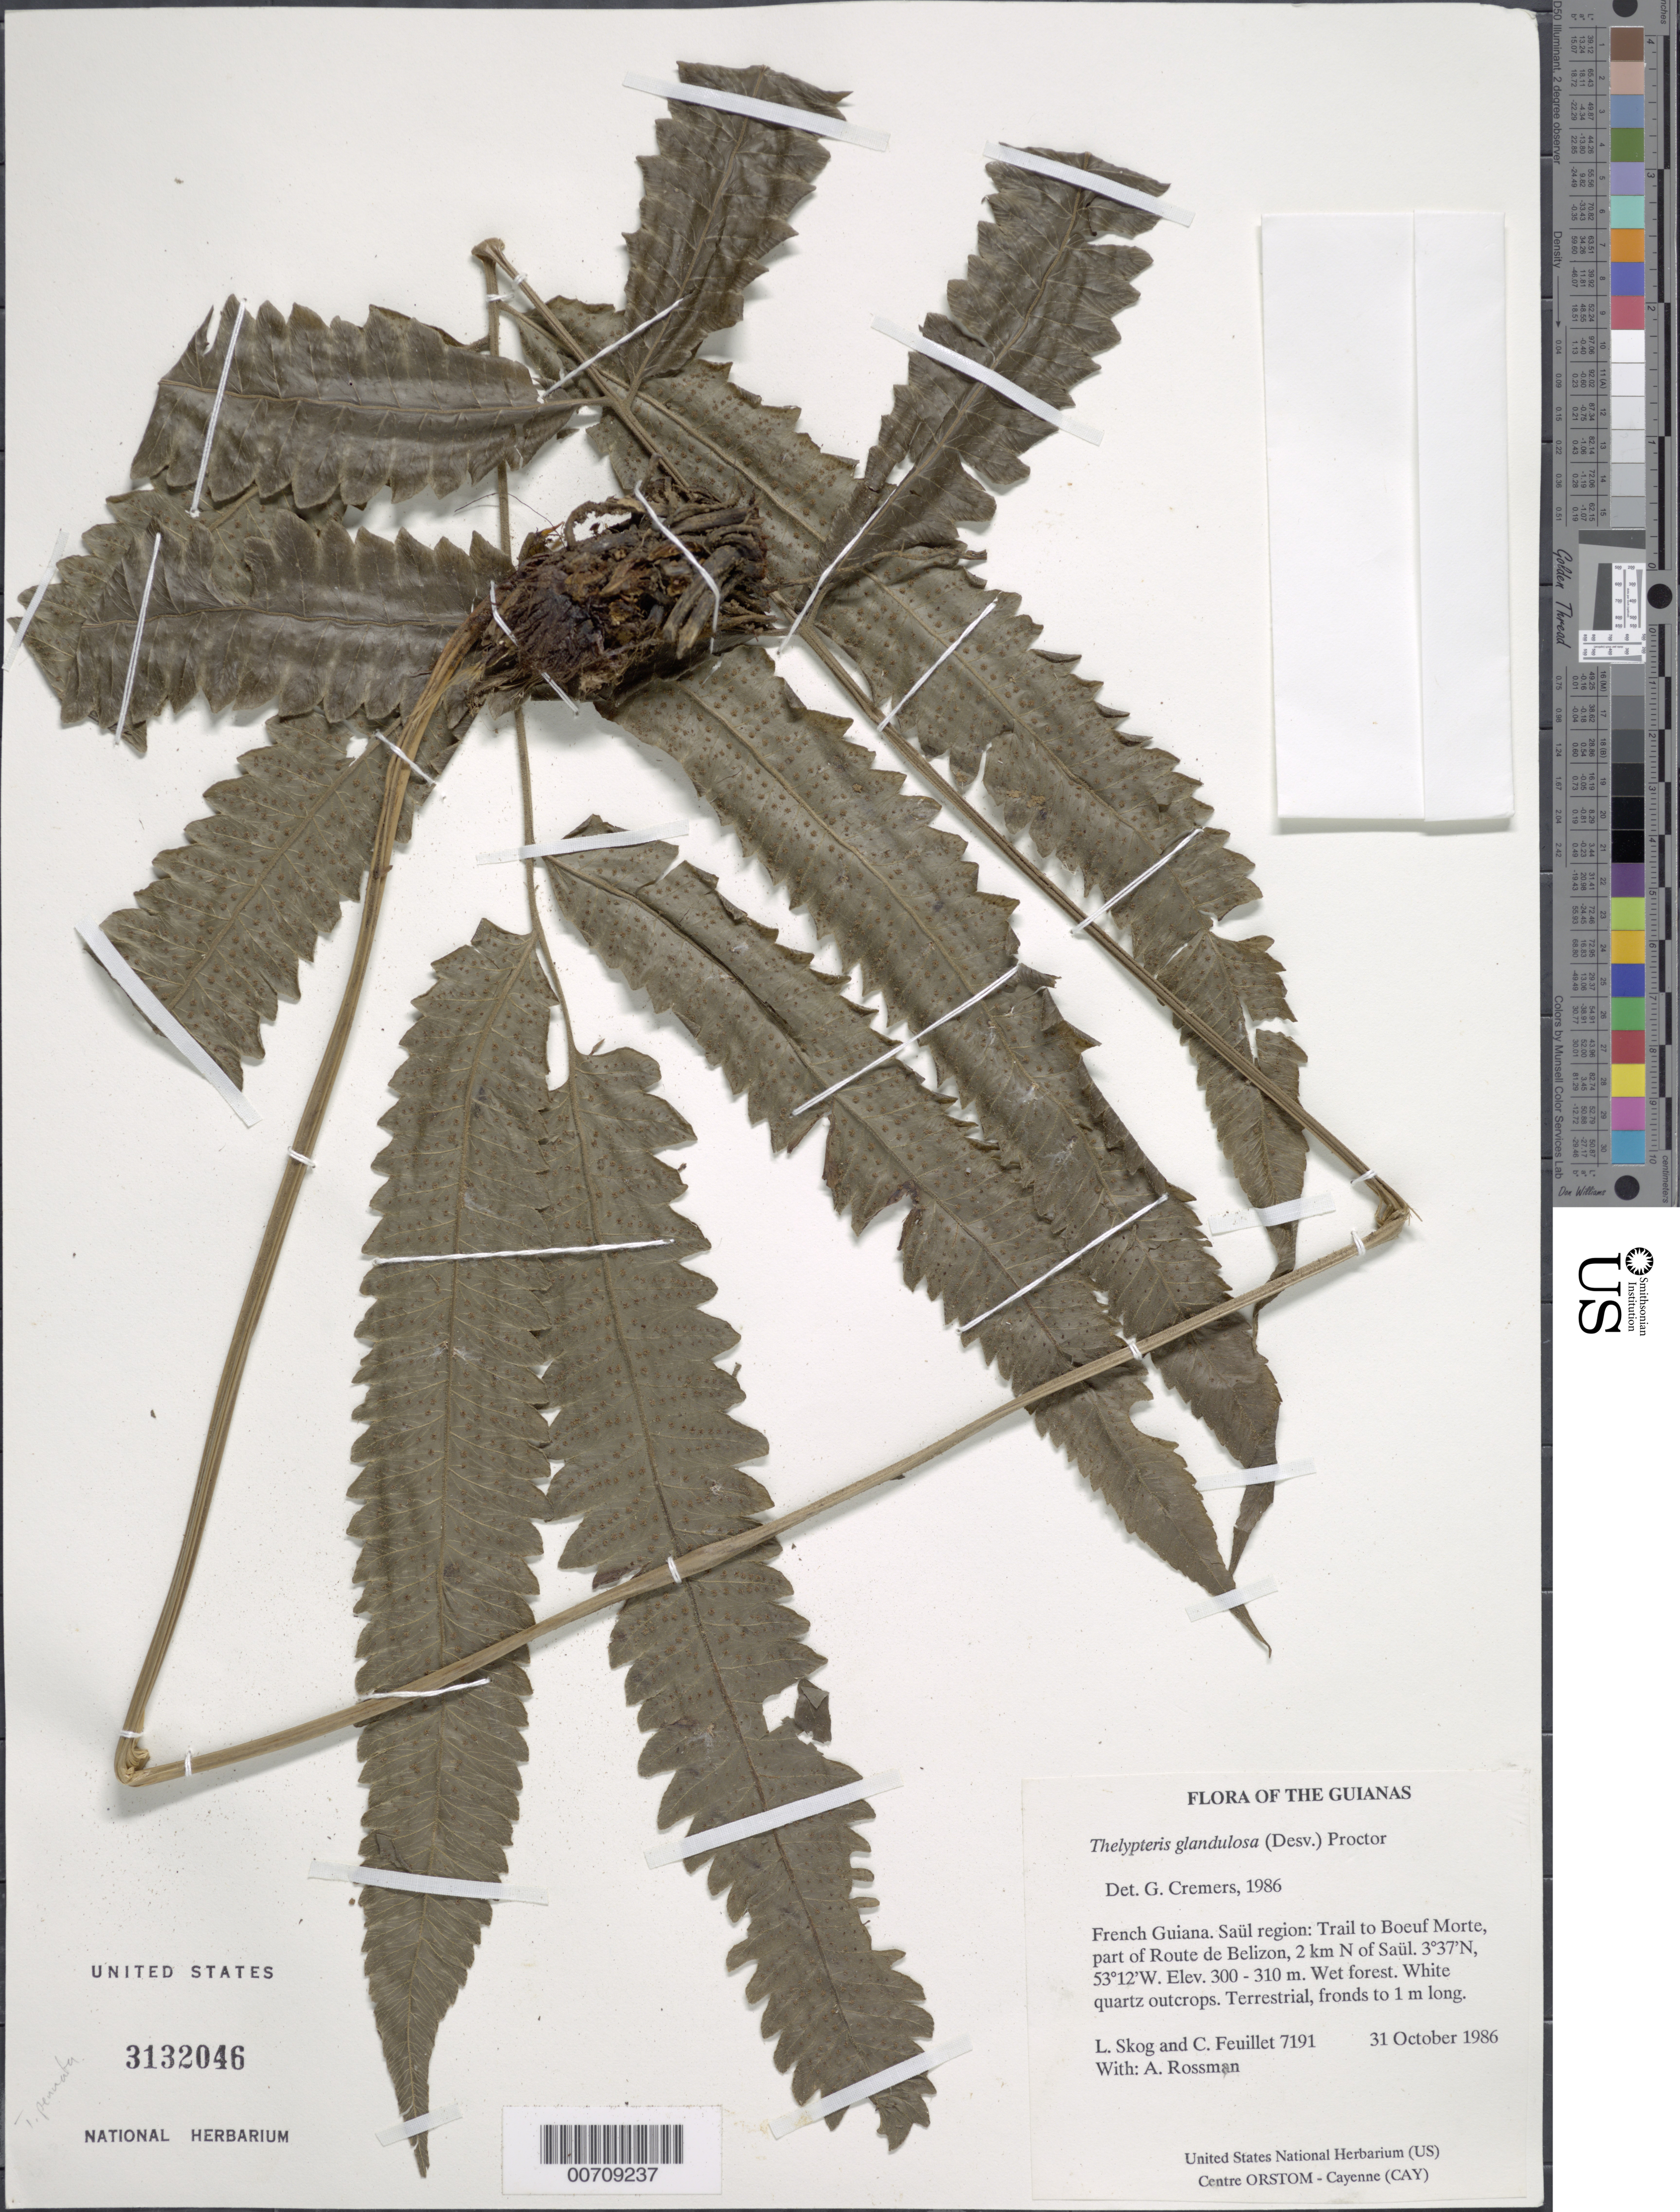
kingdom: Plantae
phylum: Tracheophyta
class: Polypodiopsida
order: Polypodiales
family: Thelypteridaceae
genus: Steiropteris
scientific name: Steiropteris glandulosa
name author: (Hook. f.) Pic. Serm.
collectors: L. E. Skog, C. Feuillet & A. Rossman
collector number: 7191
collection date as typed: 31 October 1986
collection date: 1986-10-31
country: French Guiana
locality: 2 km N of Saül. Trail to Boeuf Morte, part of Route de Belizon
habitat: Wet forest. White quartz outcrops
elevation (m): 300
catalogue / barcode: US 3132046